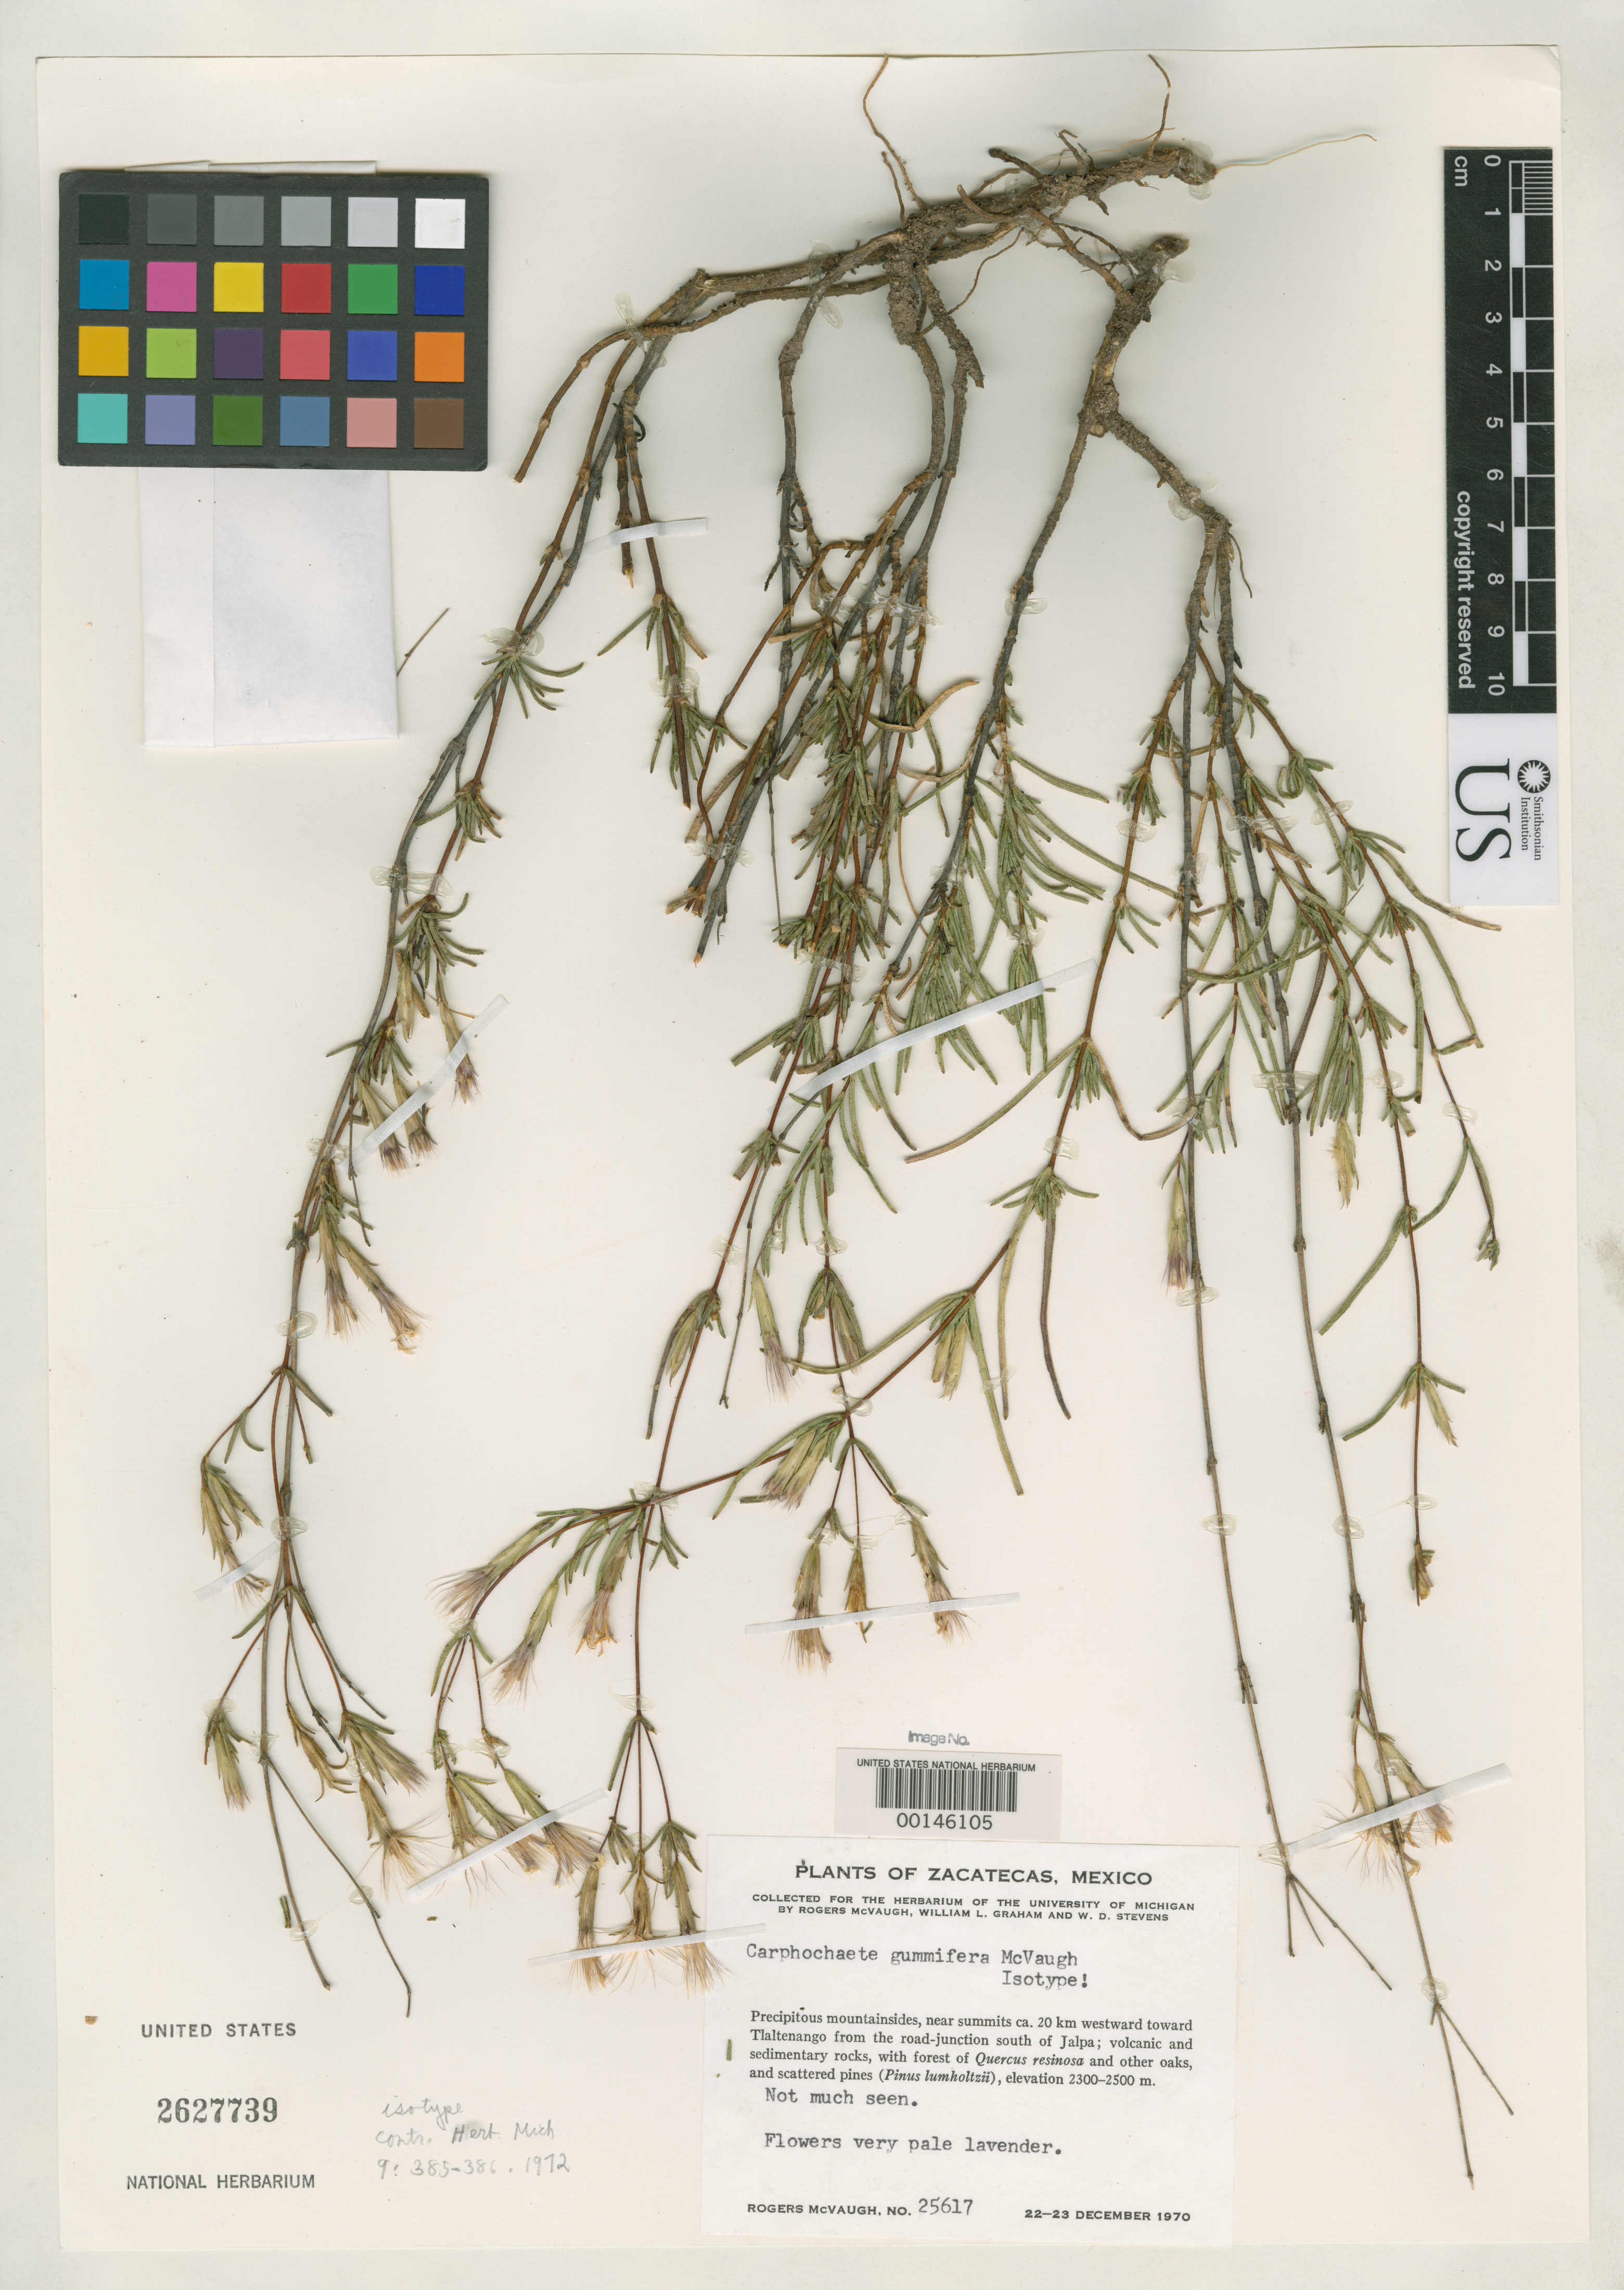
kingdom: Plantae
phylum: Tracheophyta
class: Magnoliopsida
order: Asterales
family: Asteraceae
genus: Carphochaete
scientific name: Carphochaete gummifera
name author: McVaugh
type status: Isotype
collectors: R. McVaugh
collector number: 25617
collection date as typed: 22 Dec 1970 to 23 Dec 1970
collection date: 1970-12-22/1970-12-23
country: Mexico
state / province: Zacatecas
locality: Between Tlaltenango.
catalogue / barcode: US 2627739